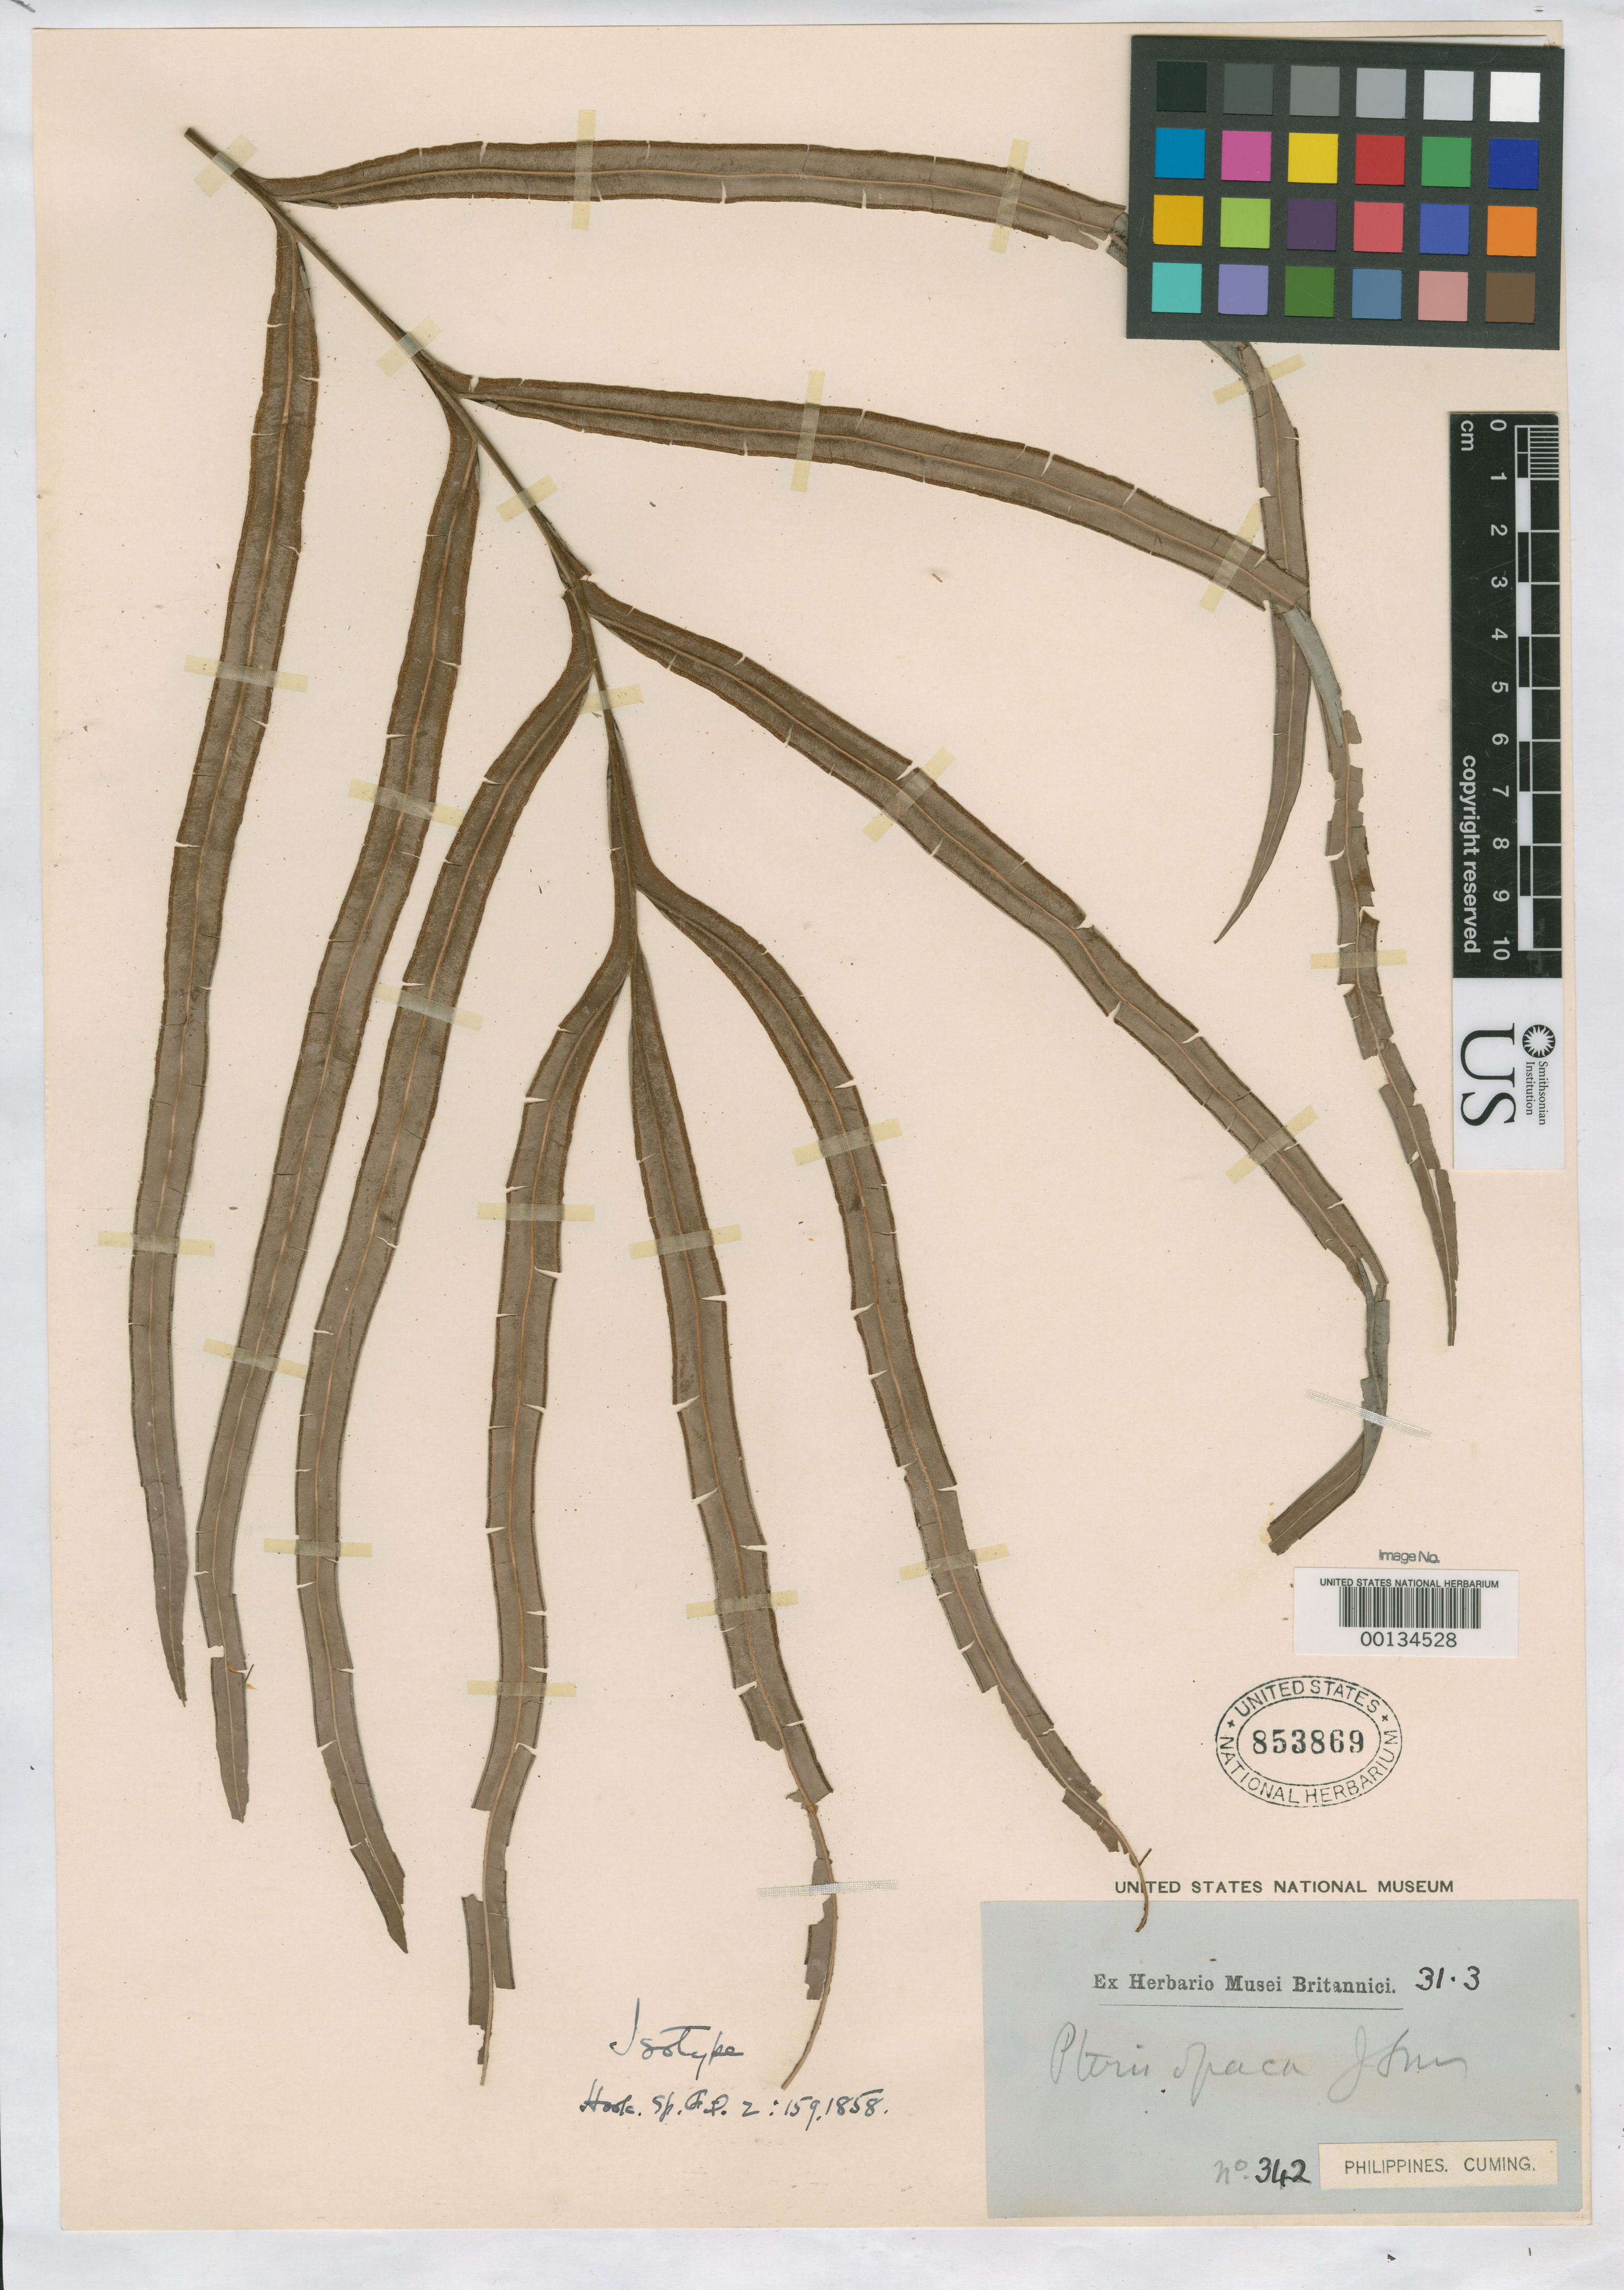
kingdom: Plantae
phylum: Tracheophyta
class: Polypodiopsida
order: Polypodiales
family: Pteridaceae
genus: Pteris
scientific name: Pteris opaca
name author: J. Sm. in Hook.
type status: Type Collection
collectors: H. Cuming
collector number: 342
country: Philippines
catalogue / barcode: US 853869